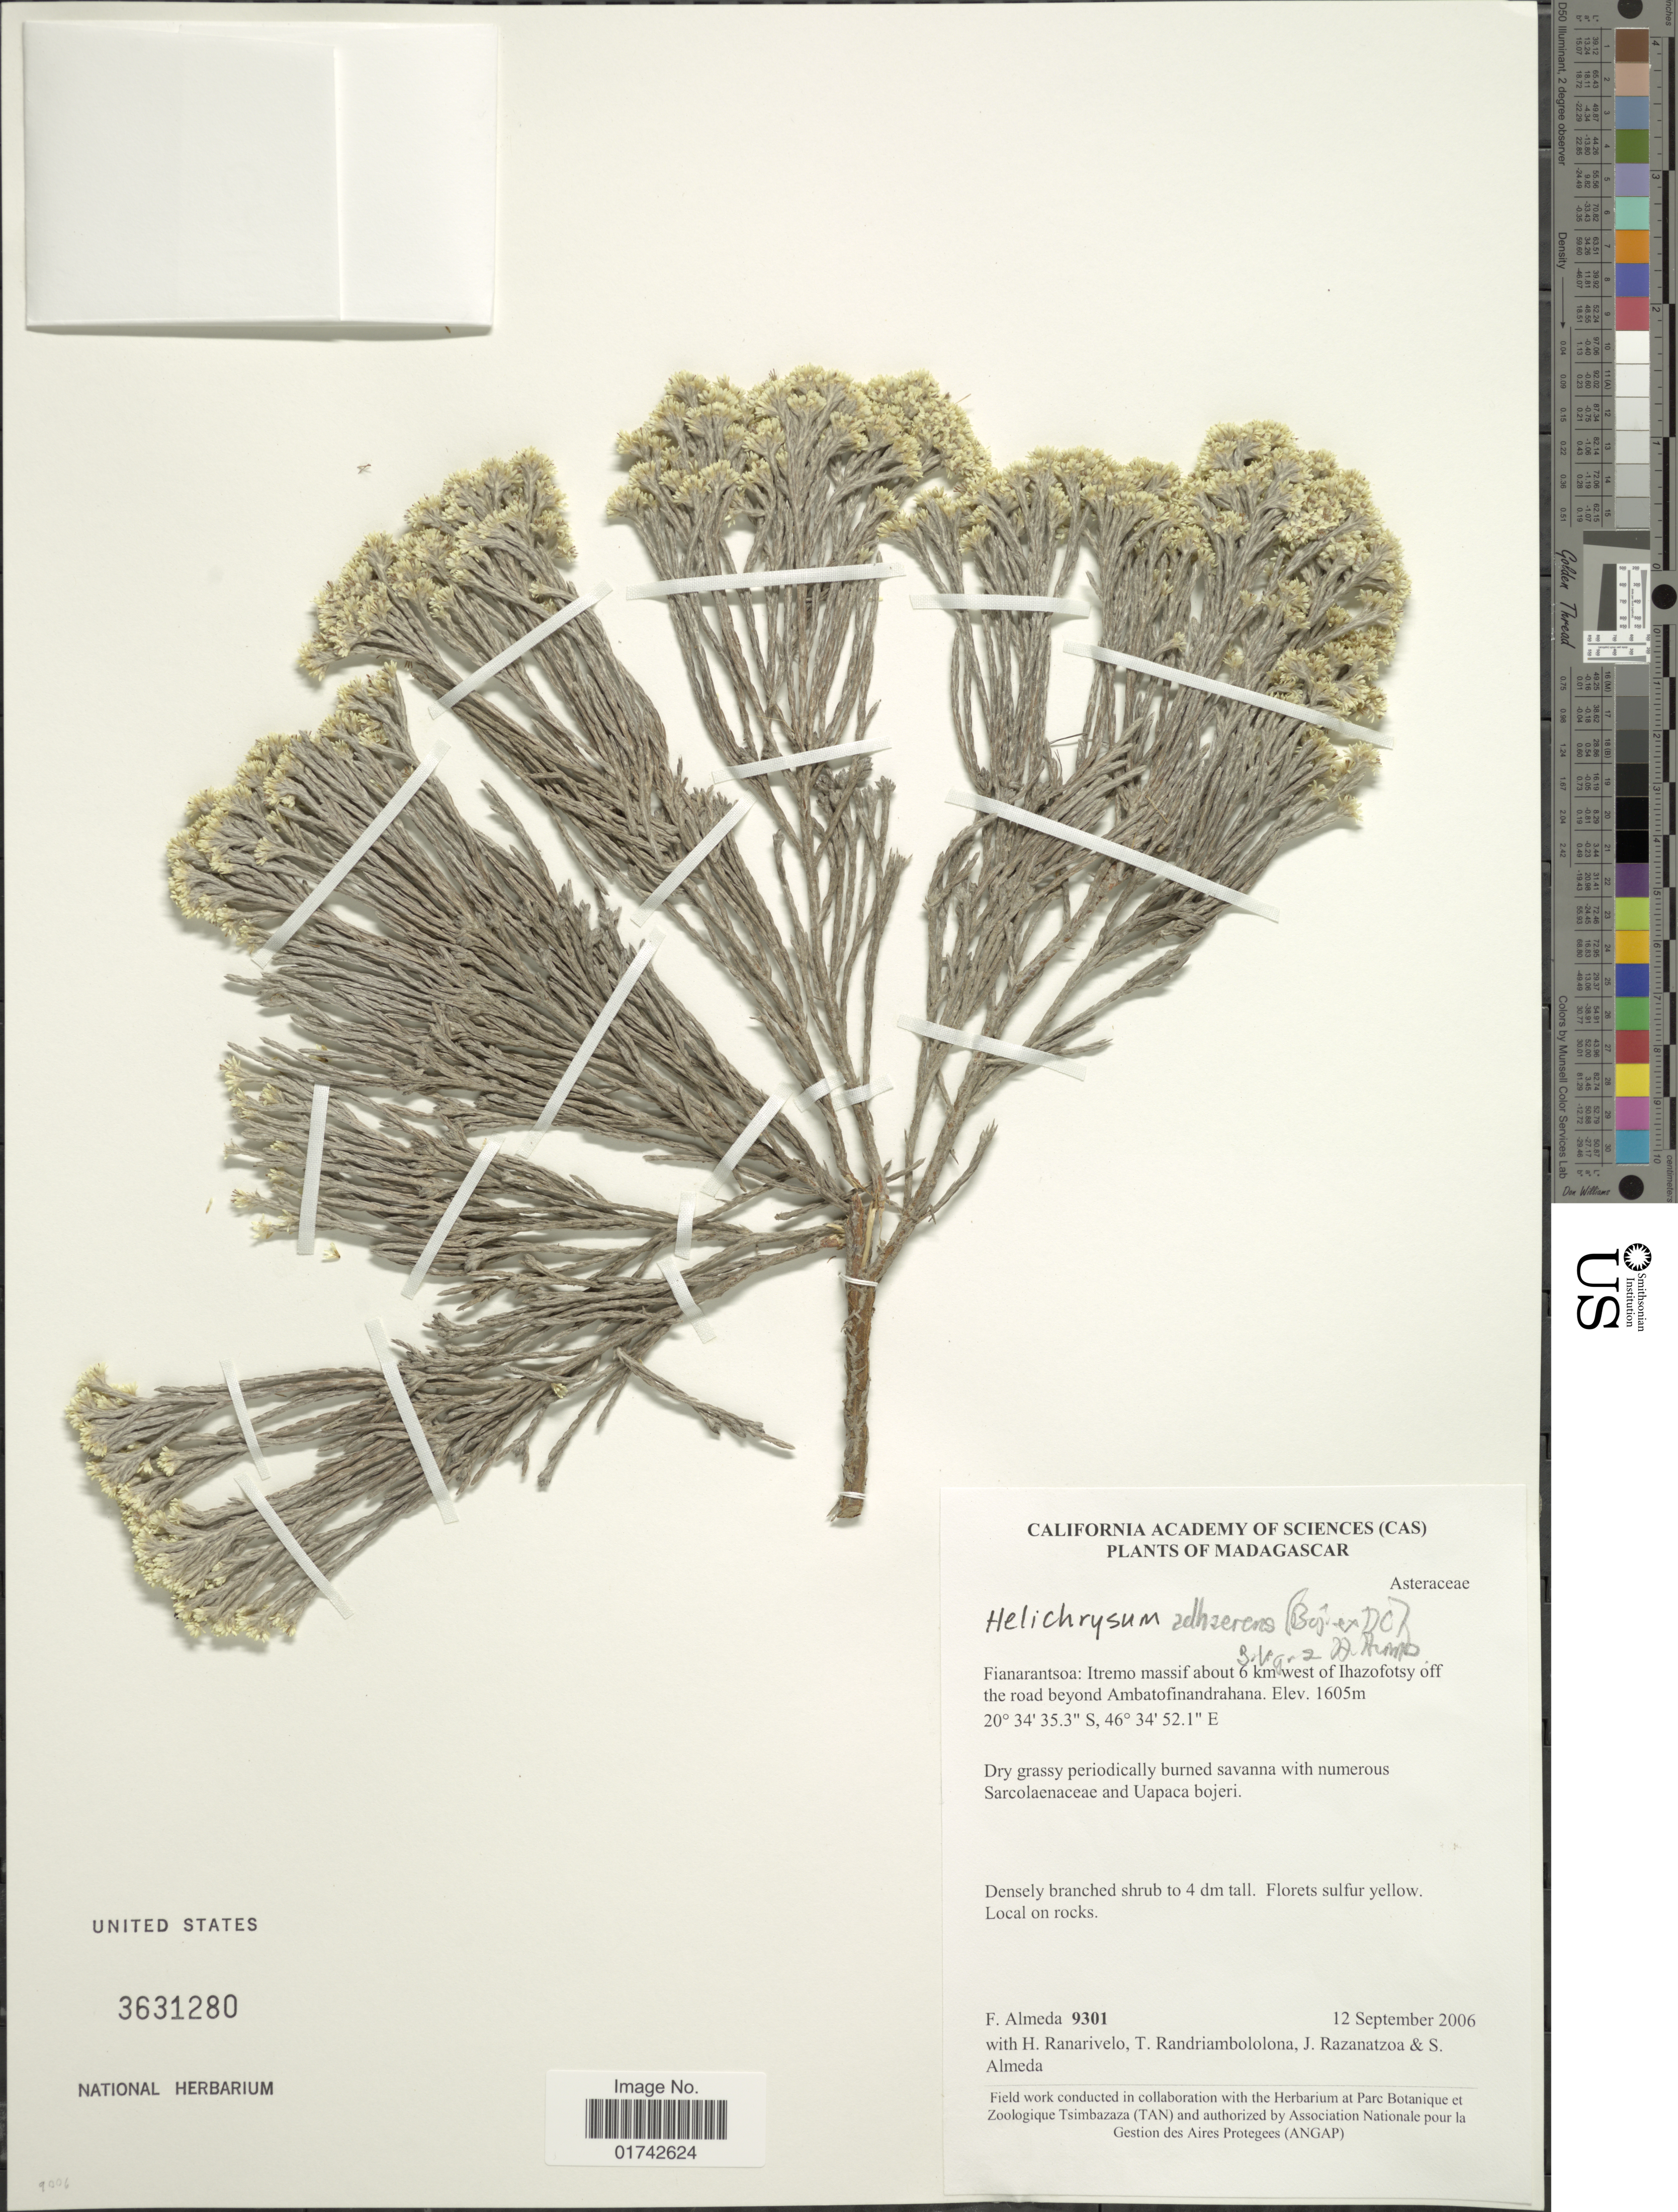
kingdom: Plantae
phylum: Tracheophyta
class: Magnoliopsida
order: Asterales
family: Asteraceae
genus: Helichrysum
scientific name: Helichrysum adhaerens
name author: (Bojer ex DC.) R. Vig. & Humbert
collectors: F. Almeda, H. Ranarivelo, T. Randriambololona, J. Razanatzoa & S. Almeda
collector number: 9301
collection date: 2006-09-12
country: Madagascar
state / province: Amoron'i Mania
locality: Itremo massif about 6 km west of Ihazofotsy off the road beyond Ambatofinandrahana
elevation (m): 1605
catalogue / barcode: US 3631280